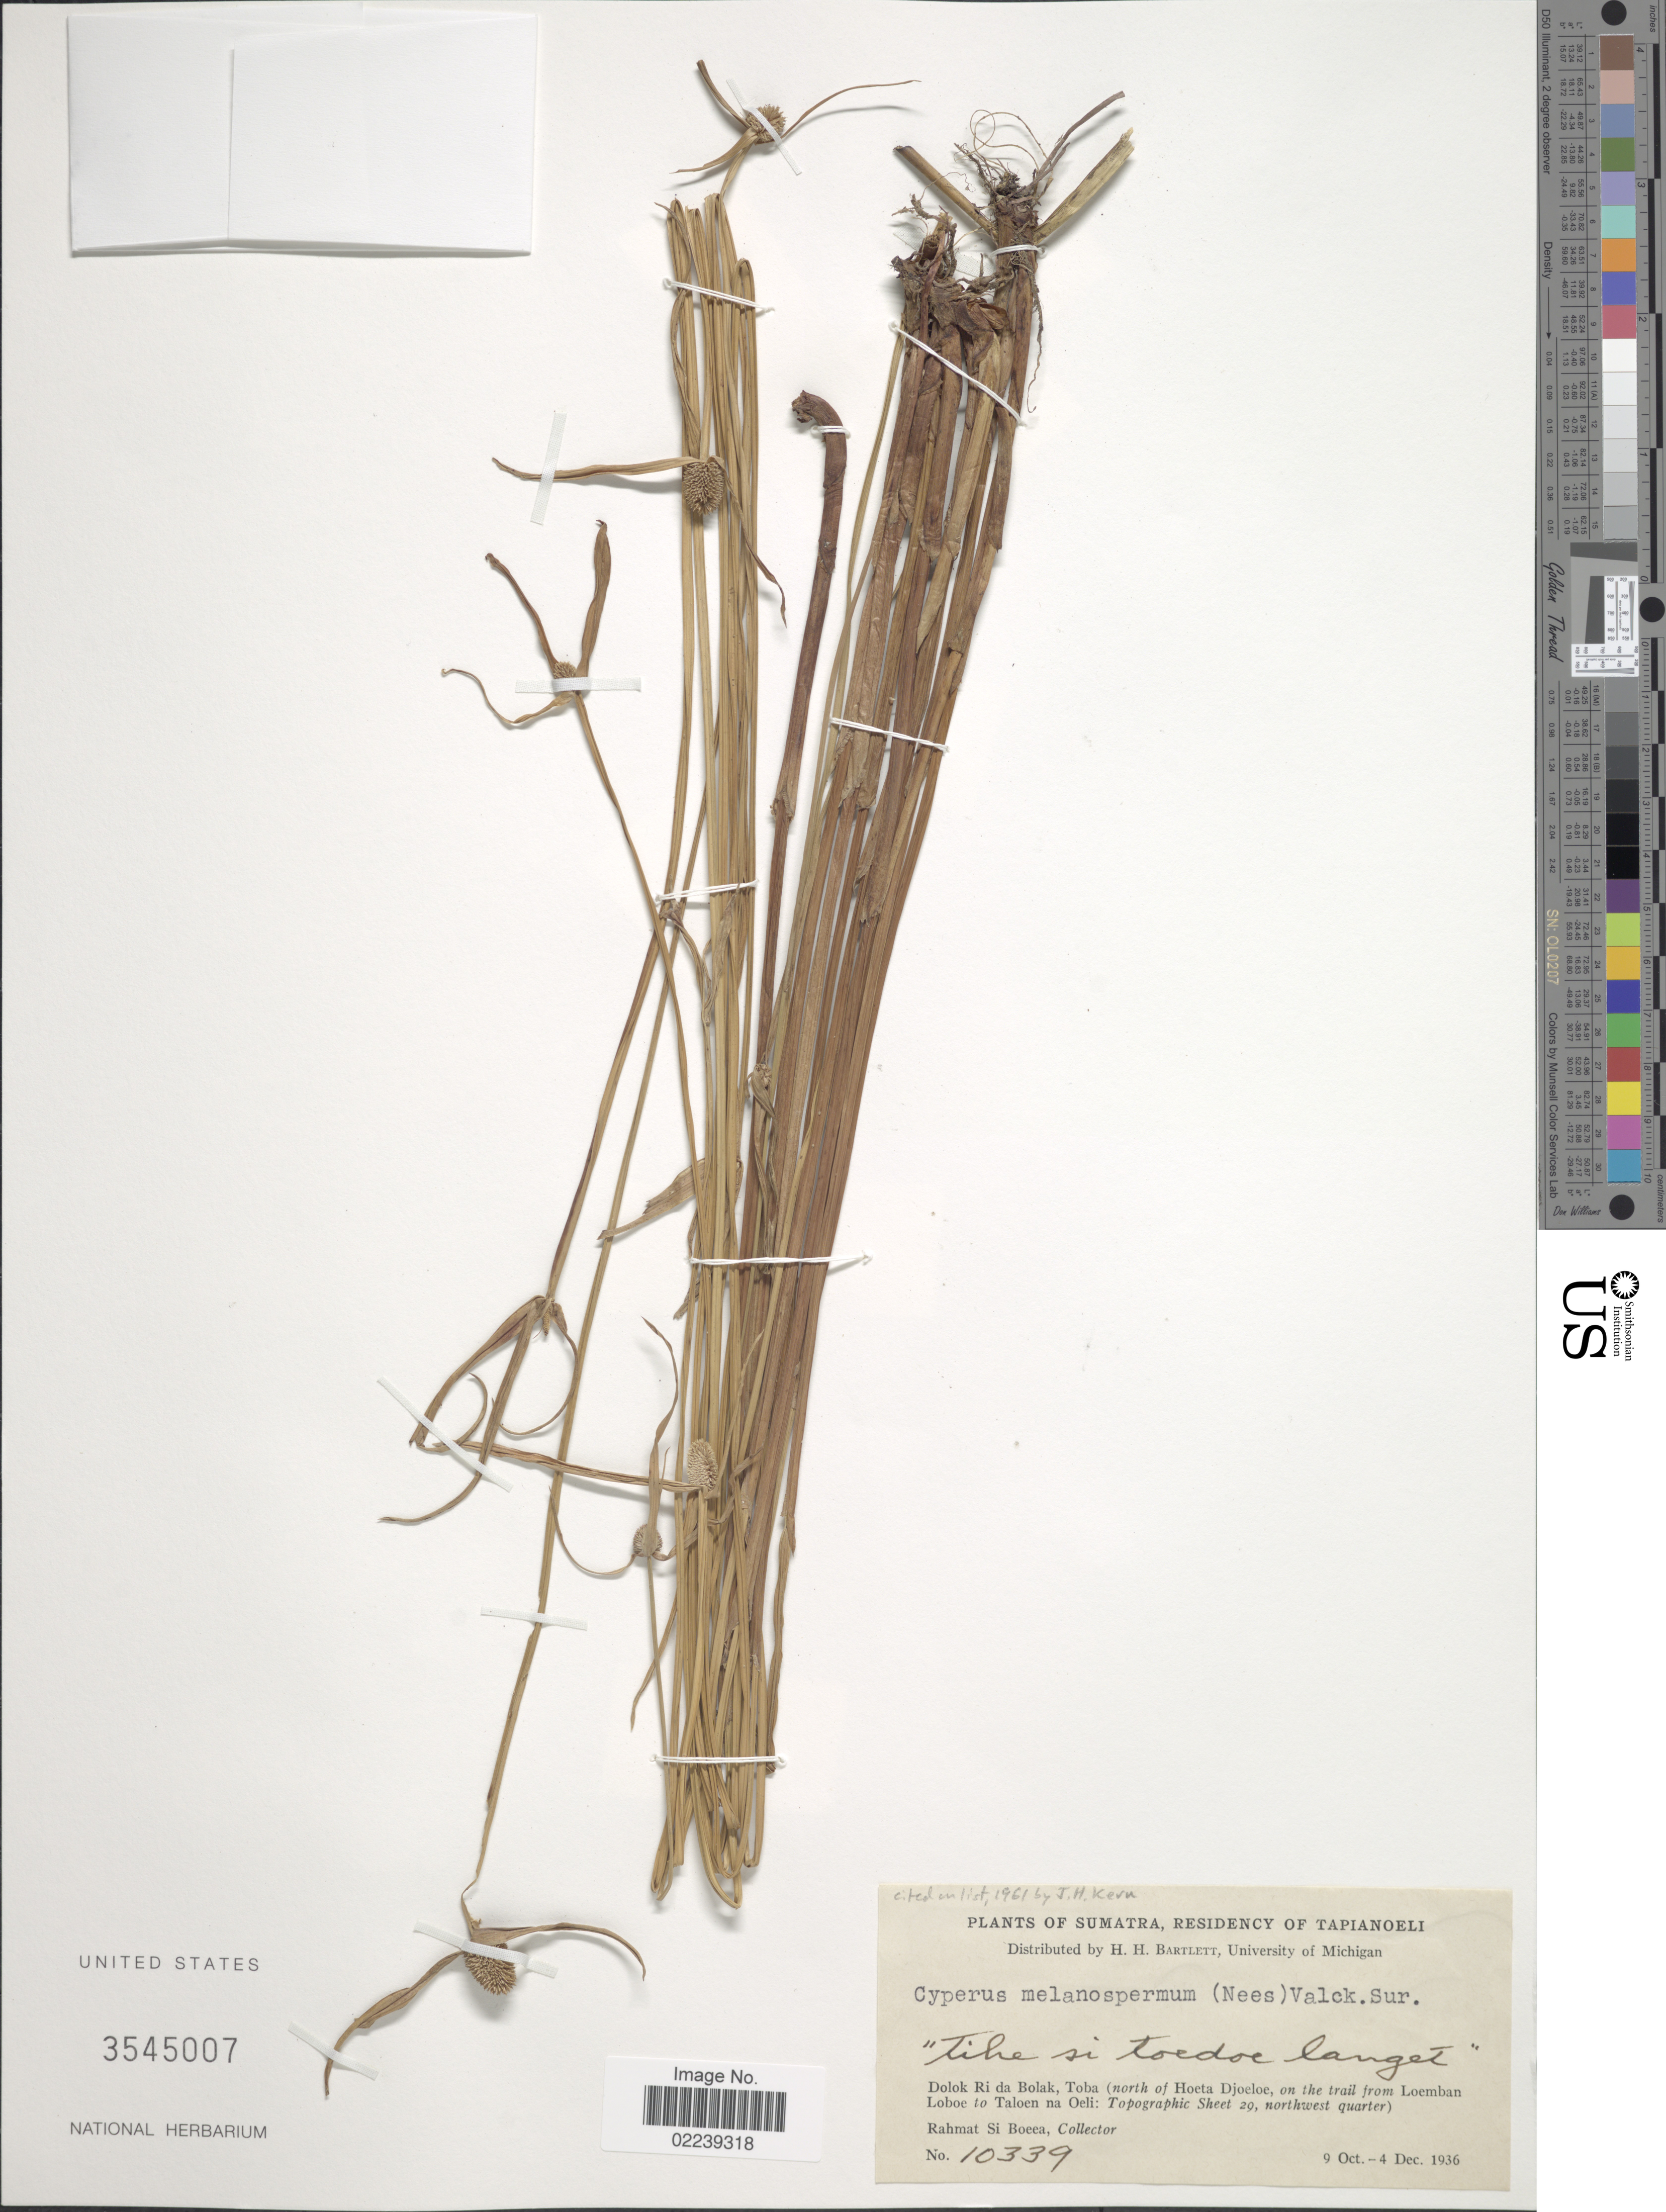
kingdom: Plantae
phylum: Tracheophyta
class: Liliopsida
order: Poales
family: Cyperaceae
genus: Cyperus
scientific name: Cyperus melanospermus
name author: (Nees) Valck. Sur.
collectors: Rahmat Si Boeea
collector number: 10339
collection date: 1936-10-09/1936-12-04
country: Indonesia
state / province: Sumatra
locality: Residency of Tapianoeli, 'Tihe si toedoe langet', Dolok Ri da Bolak, Toba (north of Hoeta Djoeloe, on the trail from Loemban Loeboe to Taloen na Oeli: Topographic Sheer 20, northwest quarter)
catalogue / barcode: US 3545007